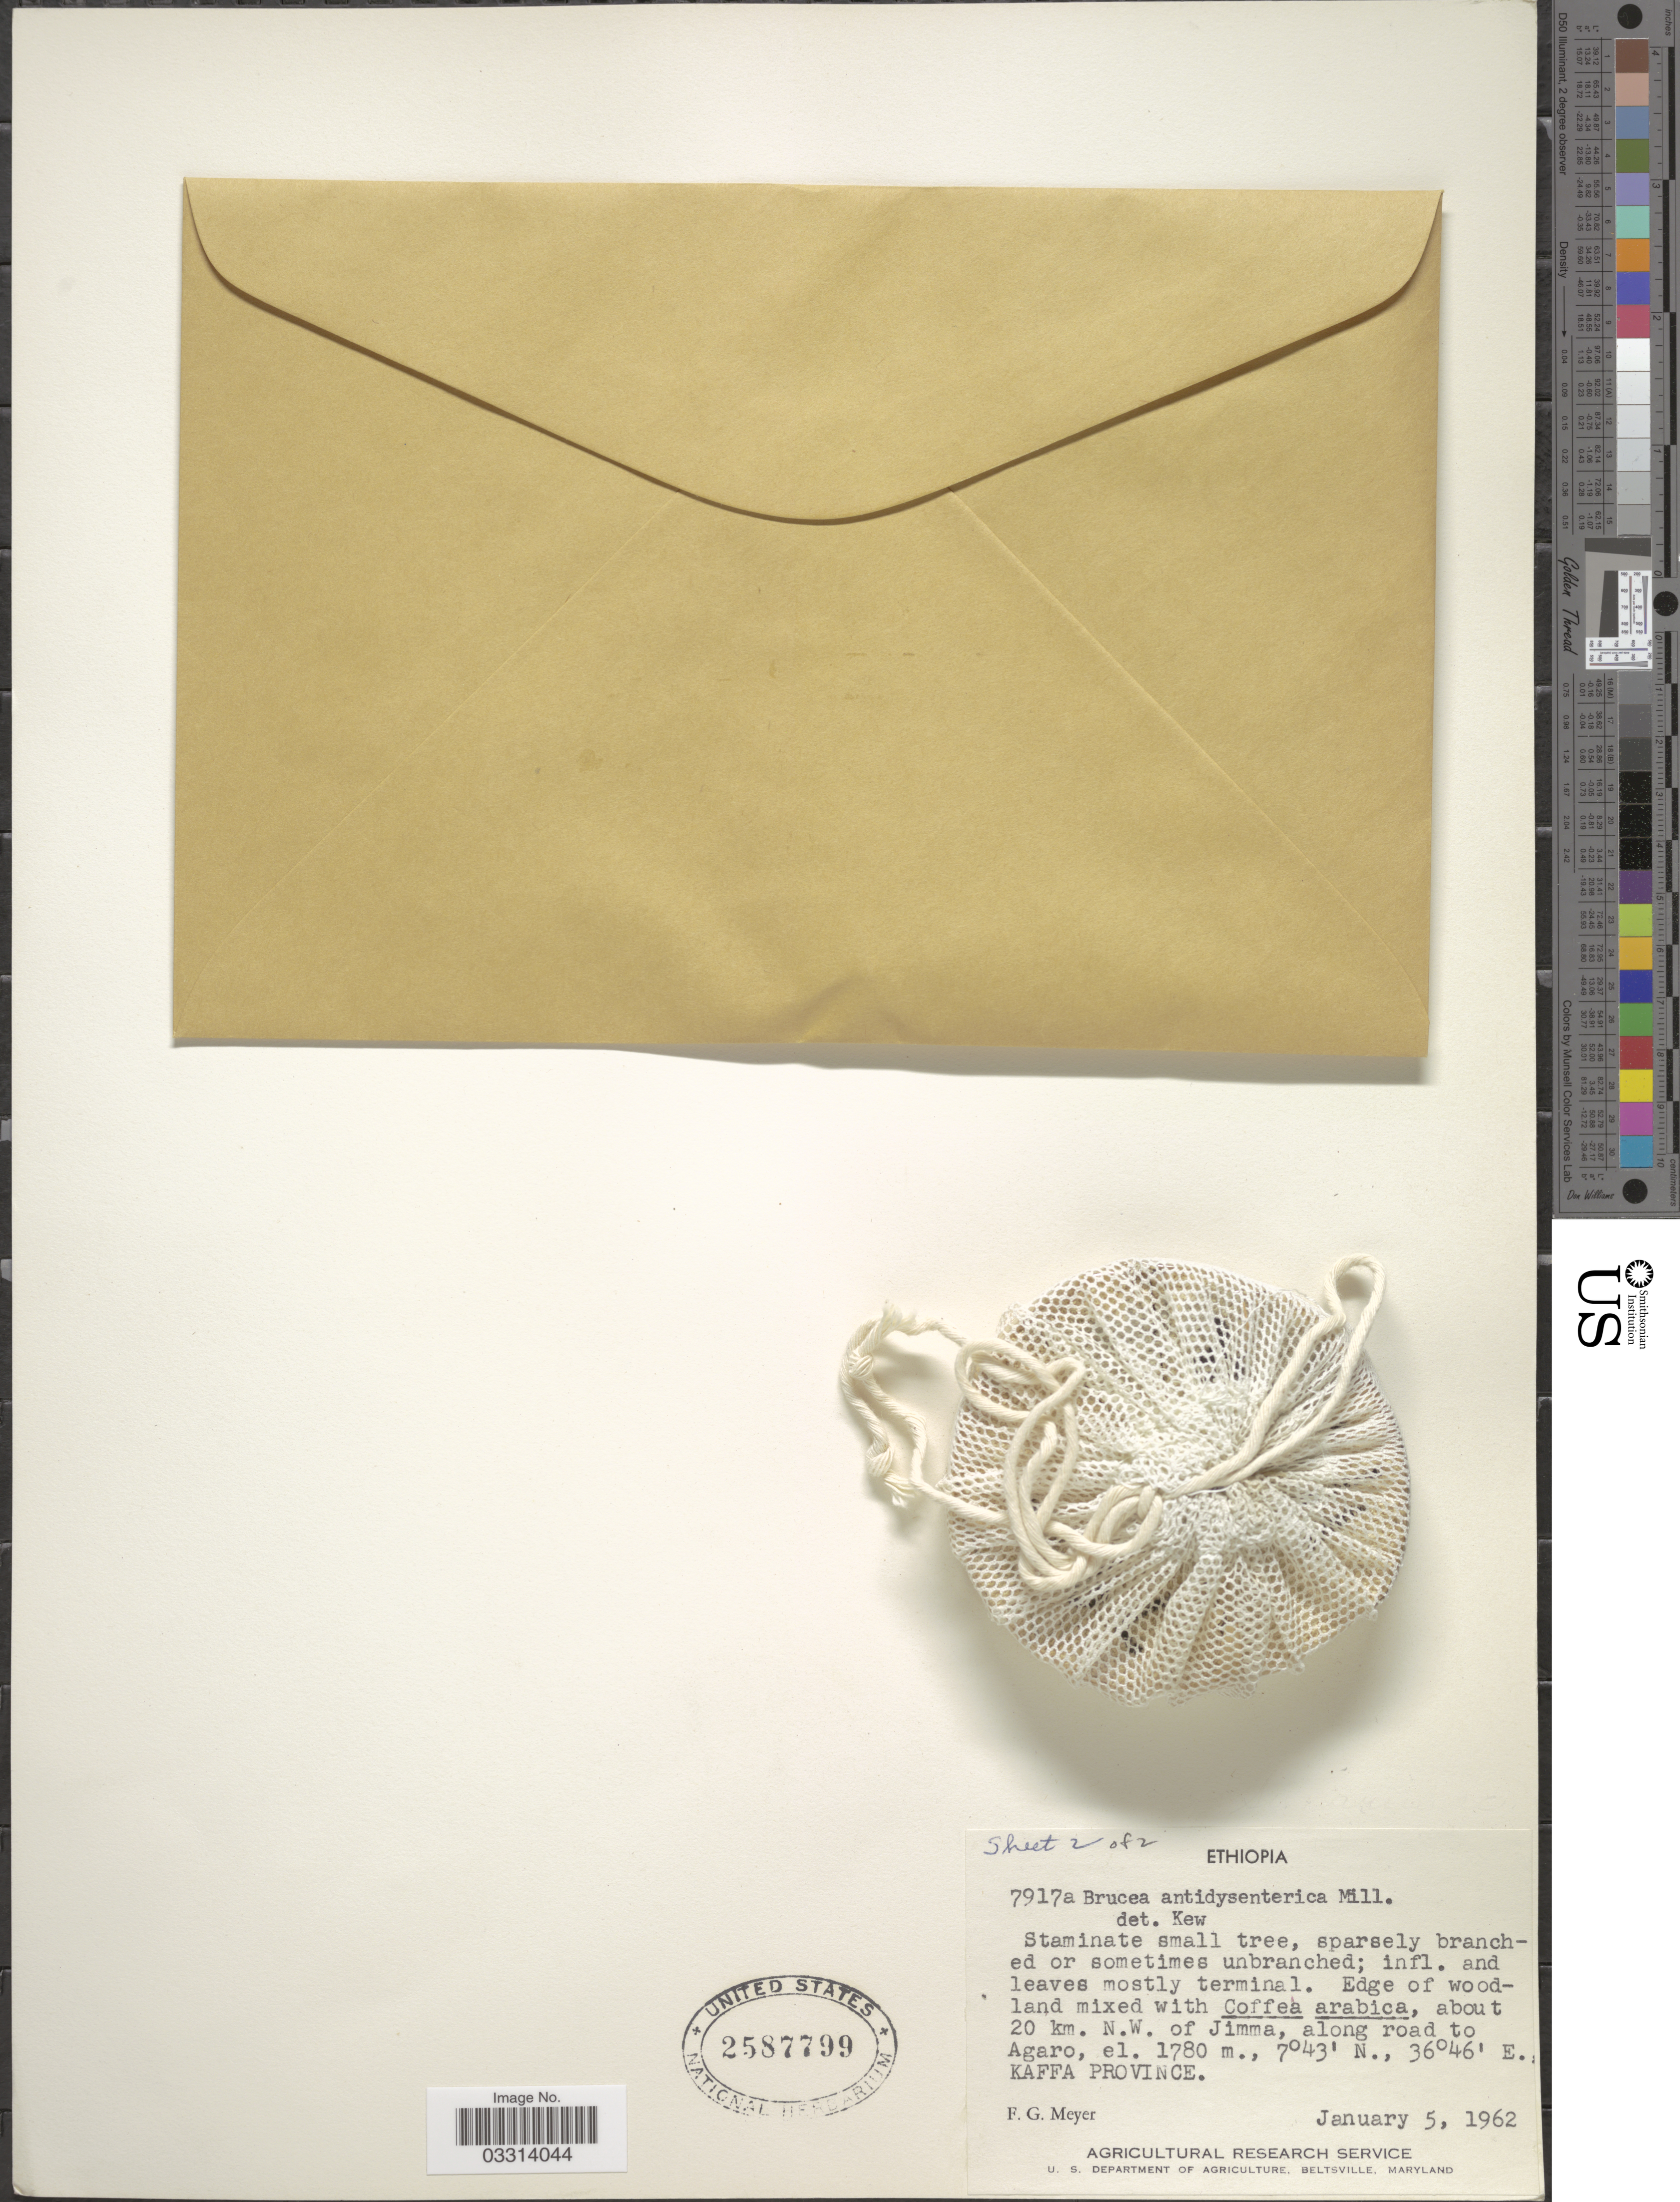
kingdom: Plantae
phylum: Tracheophyta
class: Magnoliopsida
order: Sapindales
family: Simaroubaceae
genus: Brucea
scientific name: Brucea antidysenterica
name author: J.F. Mill.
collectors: F. G. Meyer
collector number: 7917a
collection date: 1962-01-05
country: Ethiopia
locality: About 20 km. N.W. of Jimma, along road to Agaro. Kaffa Province.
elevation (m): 1780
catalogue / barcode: US 2587799